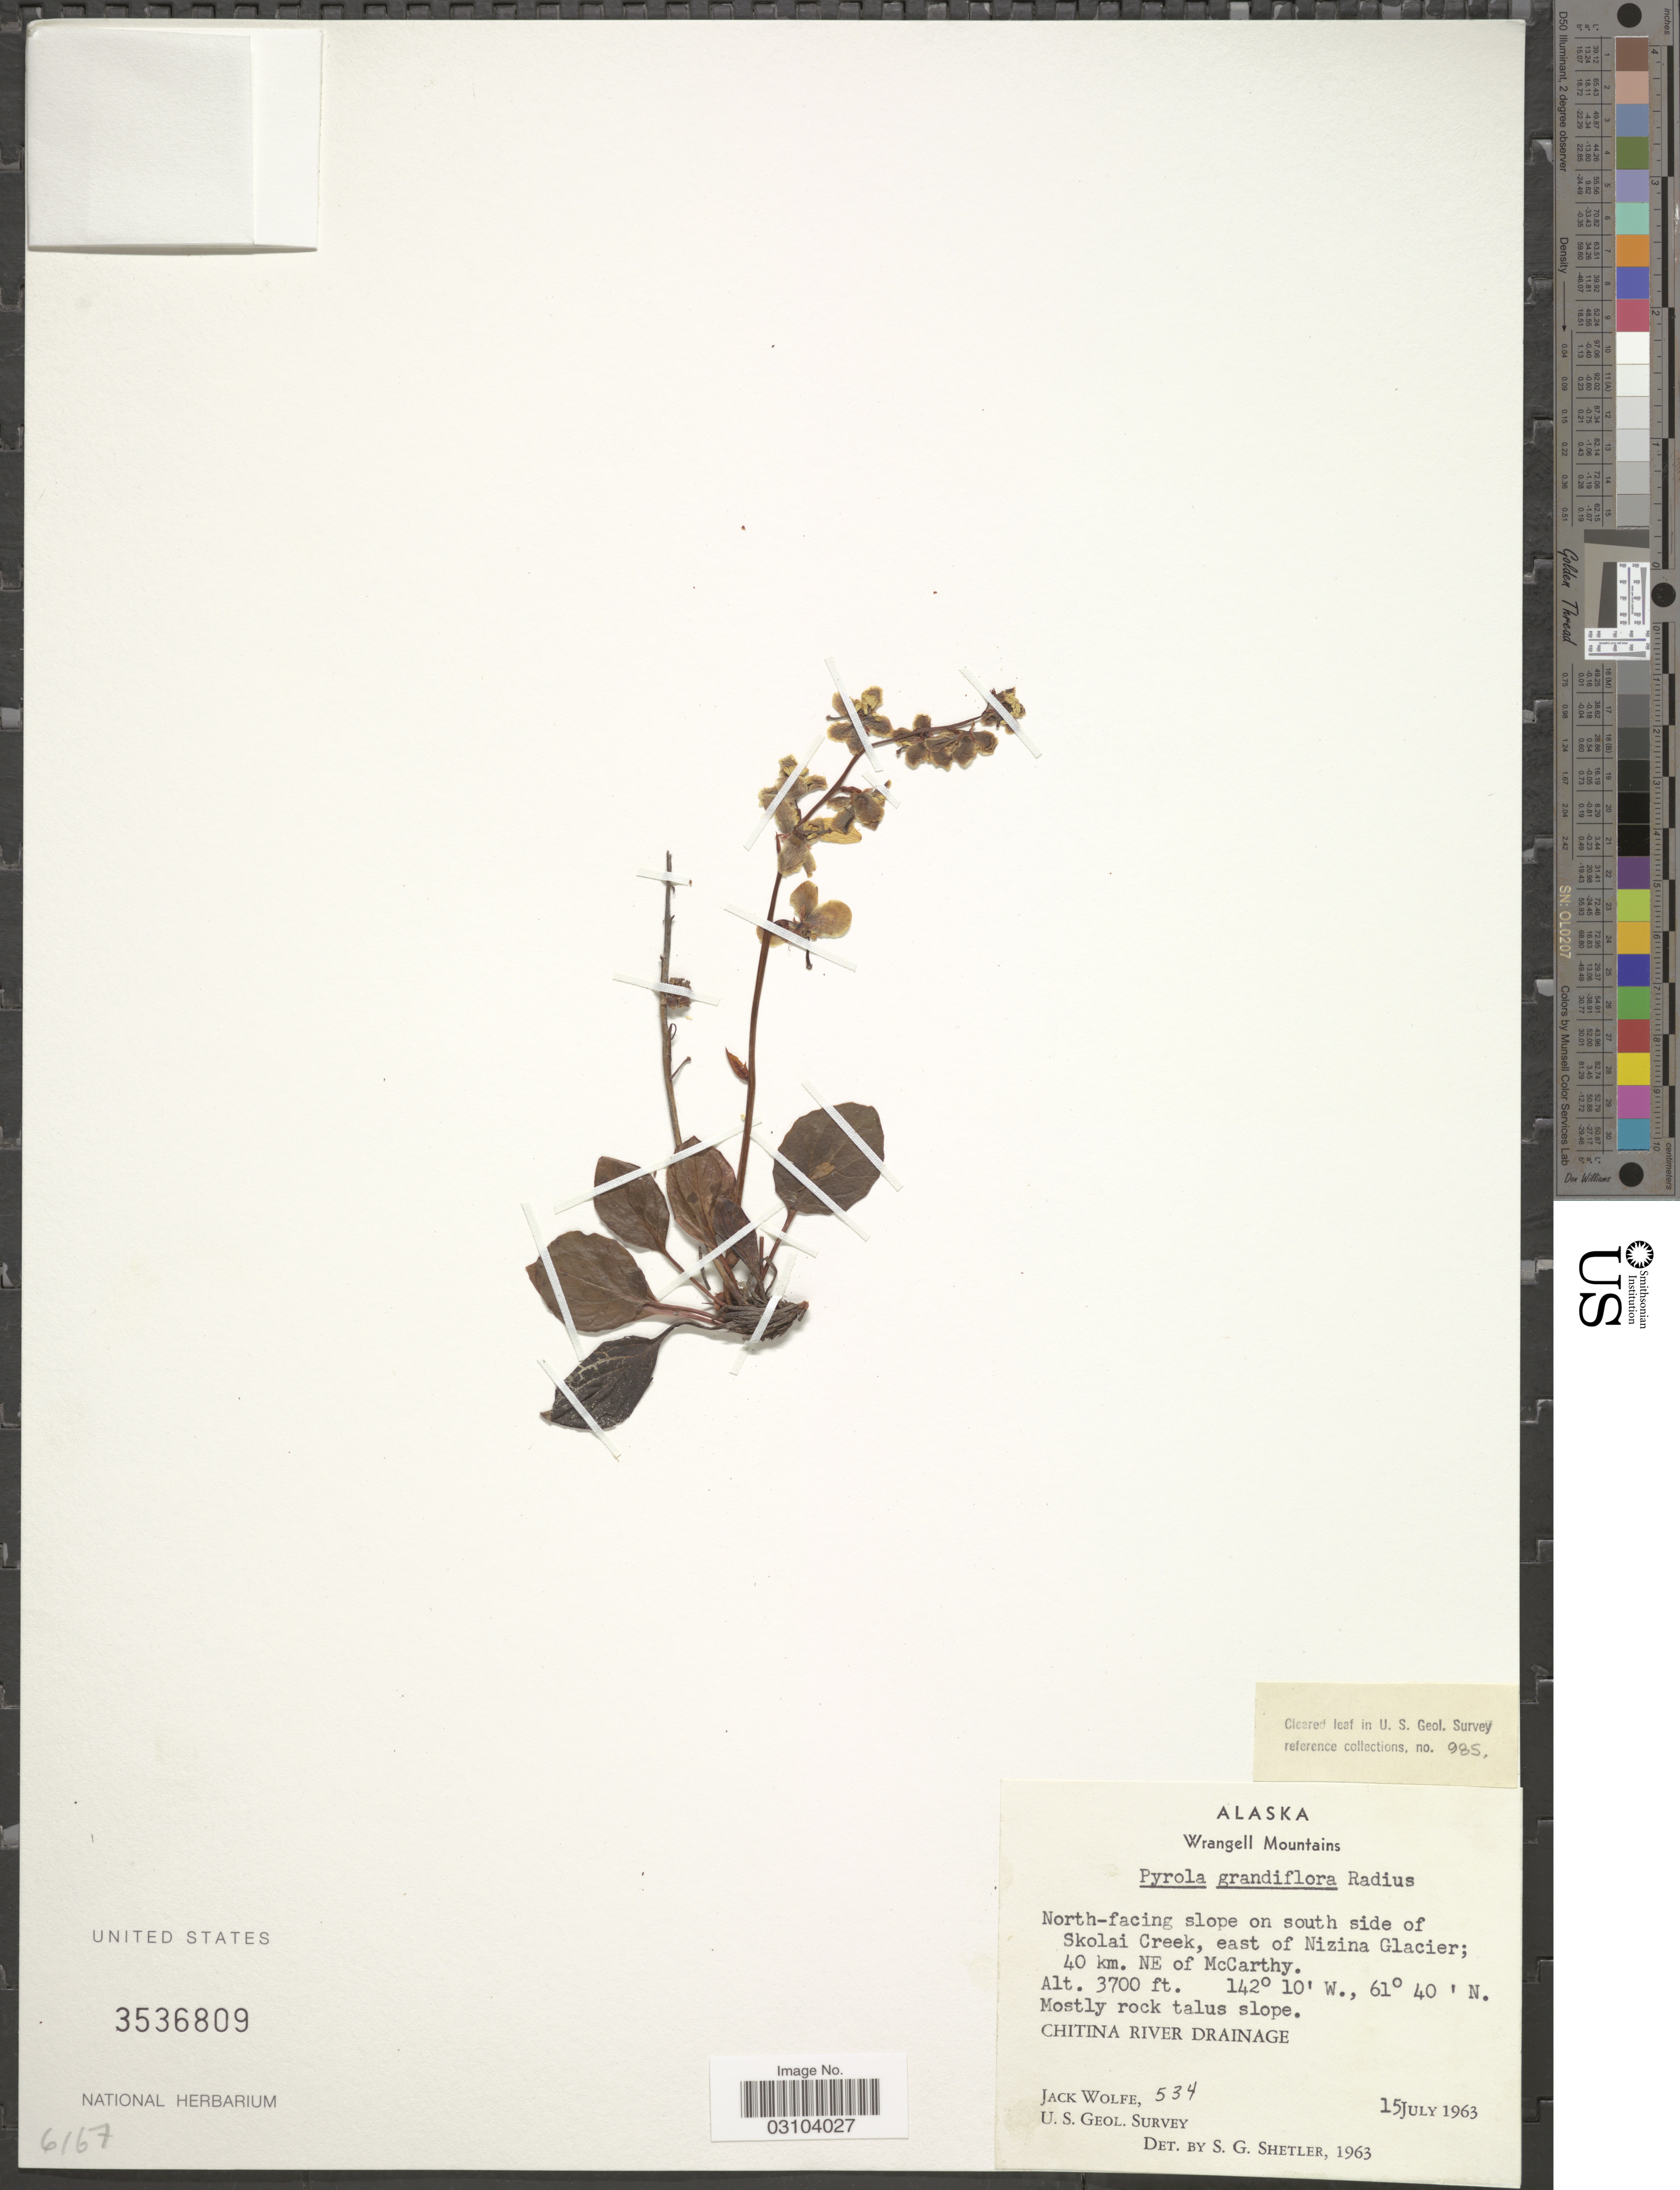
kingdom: Plantae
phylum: Tracheophyta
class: Magnoliopsida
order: Ericales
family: Ericaceae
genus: Pyrola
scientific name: Pyrola grandiflora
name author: Radius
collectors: J. Wolfe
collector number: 534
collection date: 1963-07-15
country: United States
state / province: Alaska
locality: Wrangell Mountains. North-facing slope on south side of Skolai Creek, east of Nizina Galcier; 40 km. NE of McCarthy. Chitina River Drainage.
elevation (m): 1128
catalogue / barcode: US 3536809